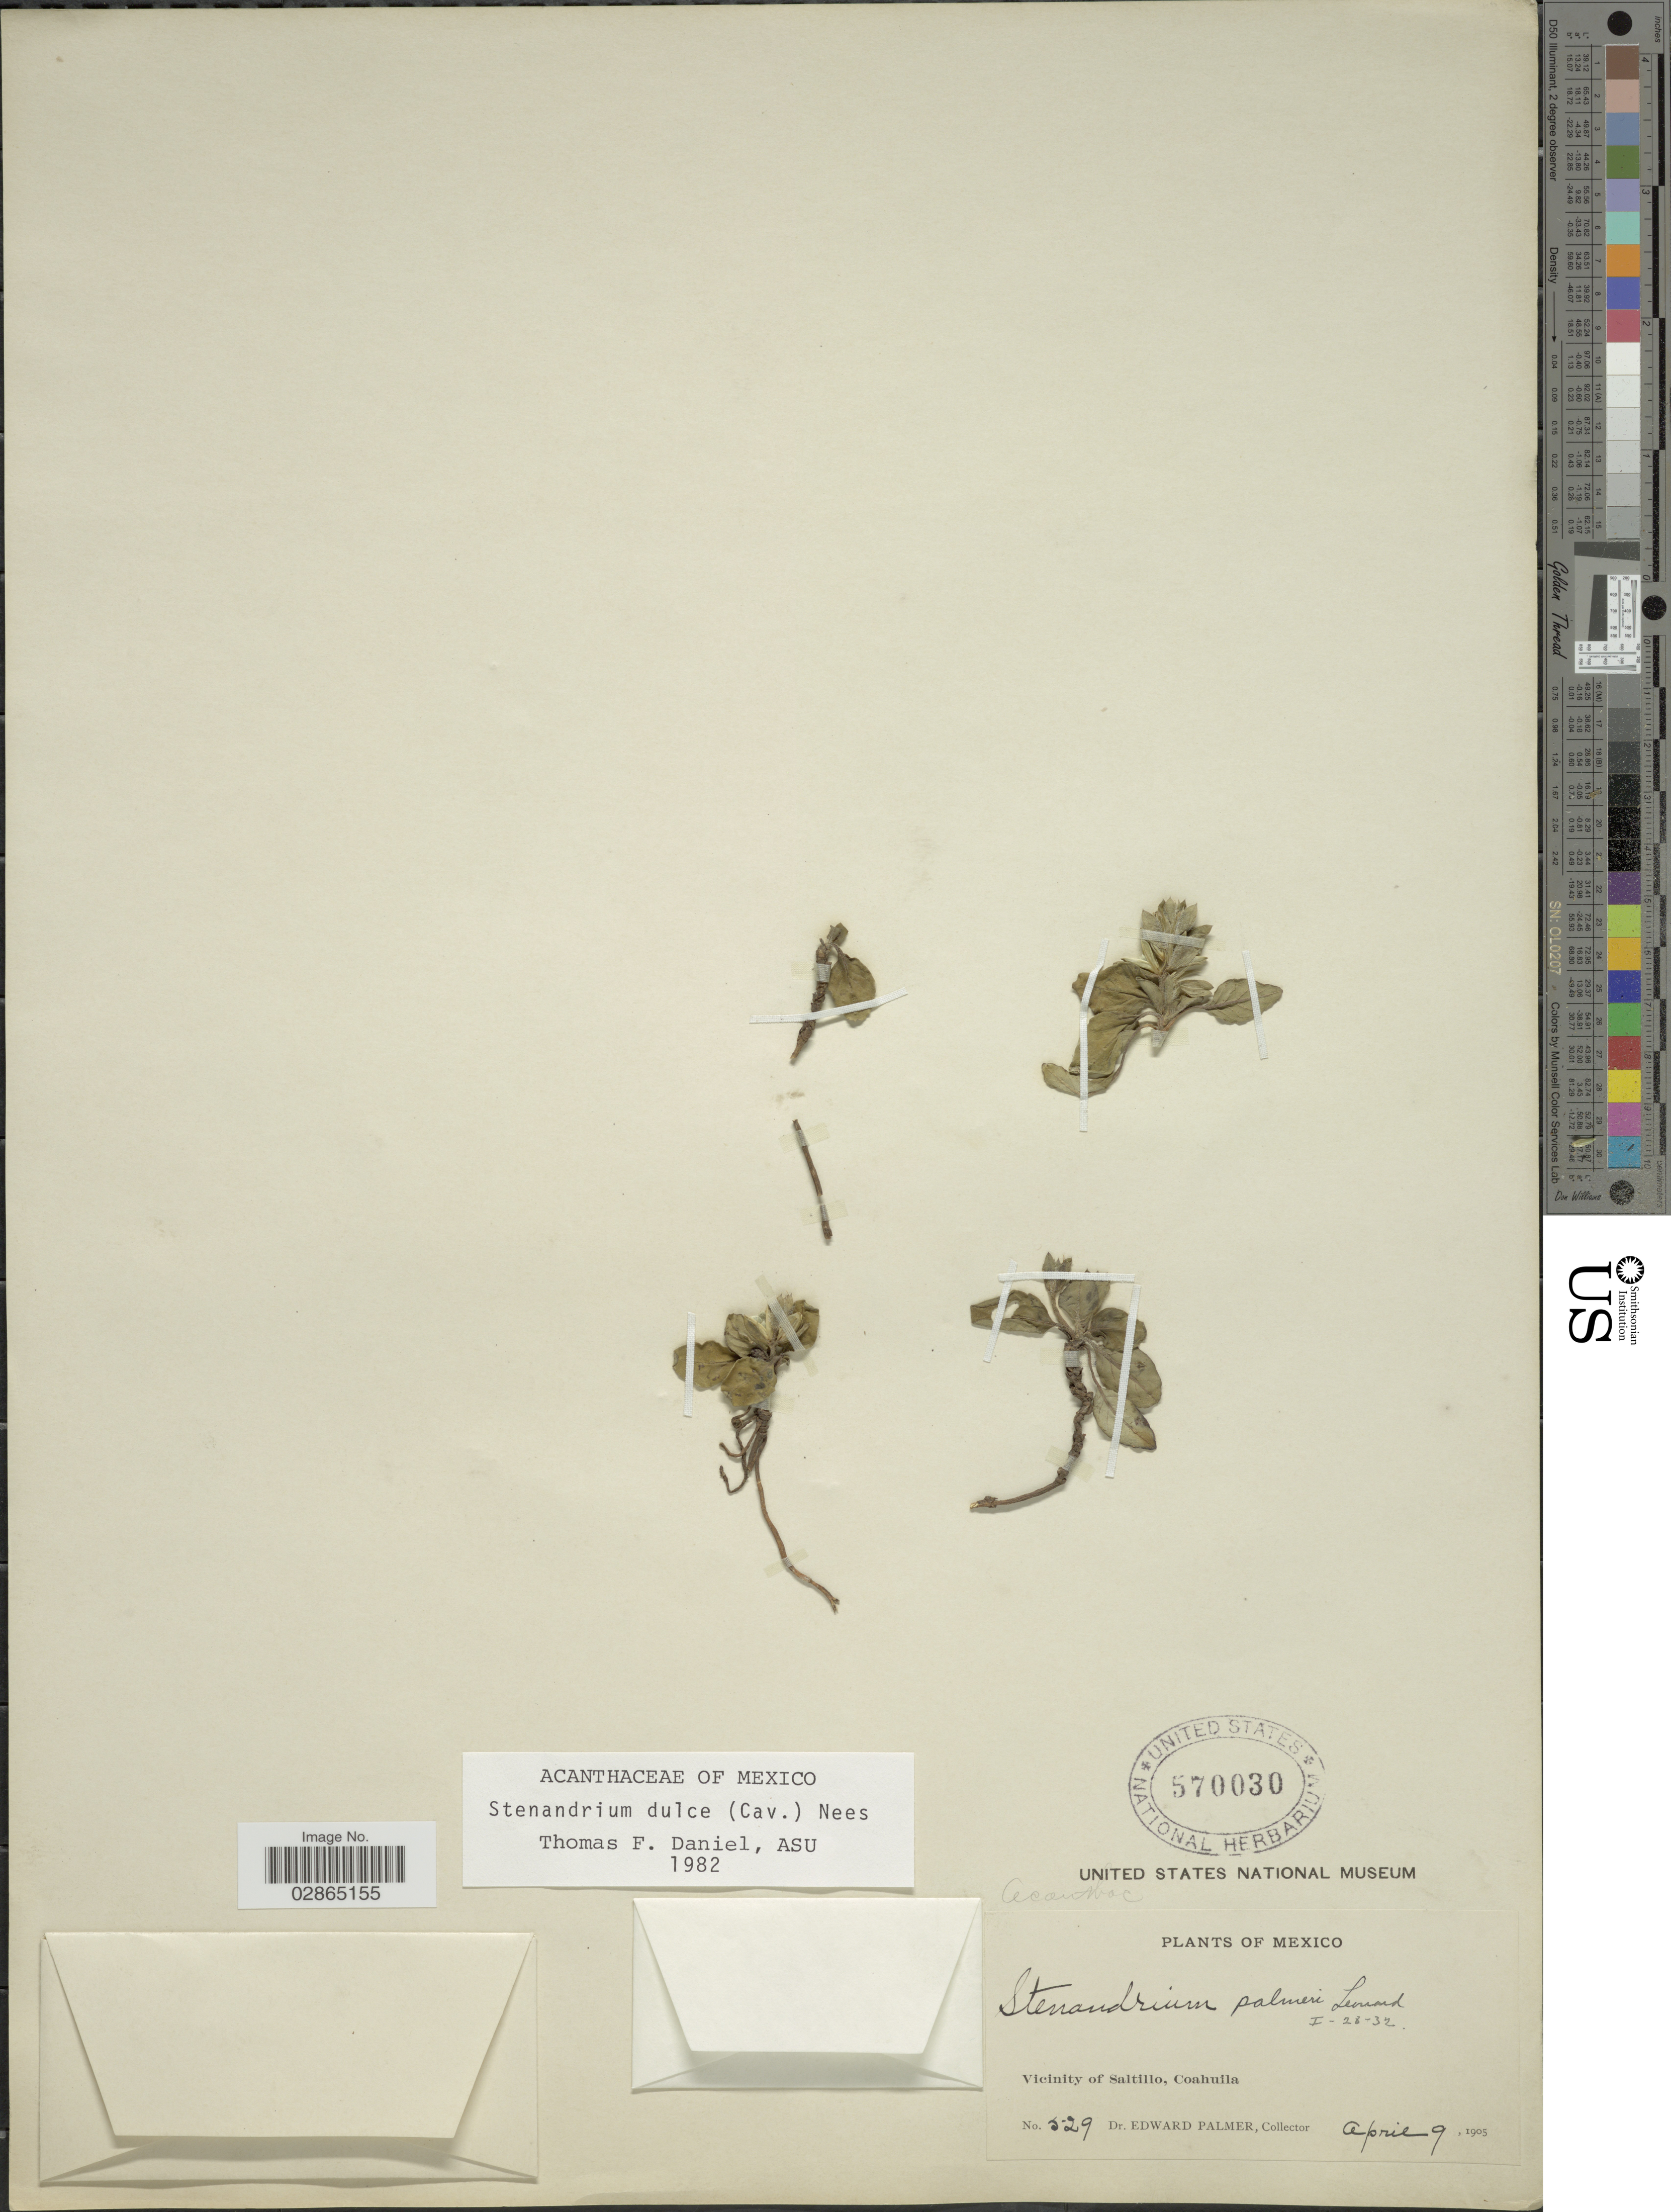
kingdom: Plantae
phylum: Tracheophyta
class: Magnoliopsida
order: Lamiales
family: Acanthaceae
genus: Stenandrium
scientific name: Stenandrium dulce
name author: (Cav.) Nees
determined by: Daniel, Thomas F.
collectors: E. Palmer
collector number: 529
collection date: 1905-04-09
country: Mexico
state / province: Coahuila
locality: Vicinity of Saltillo.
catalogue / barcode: US 570030